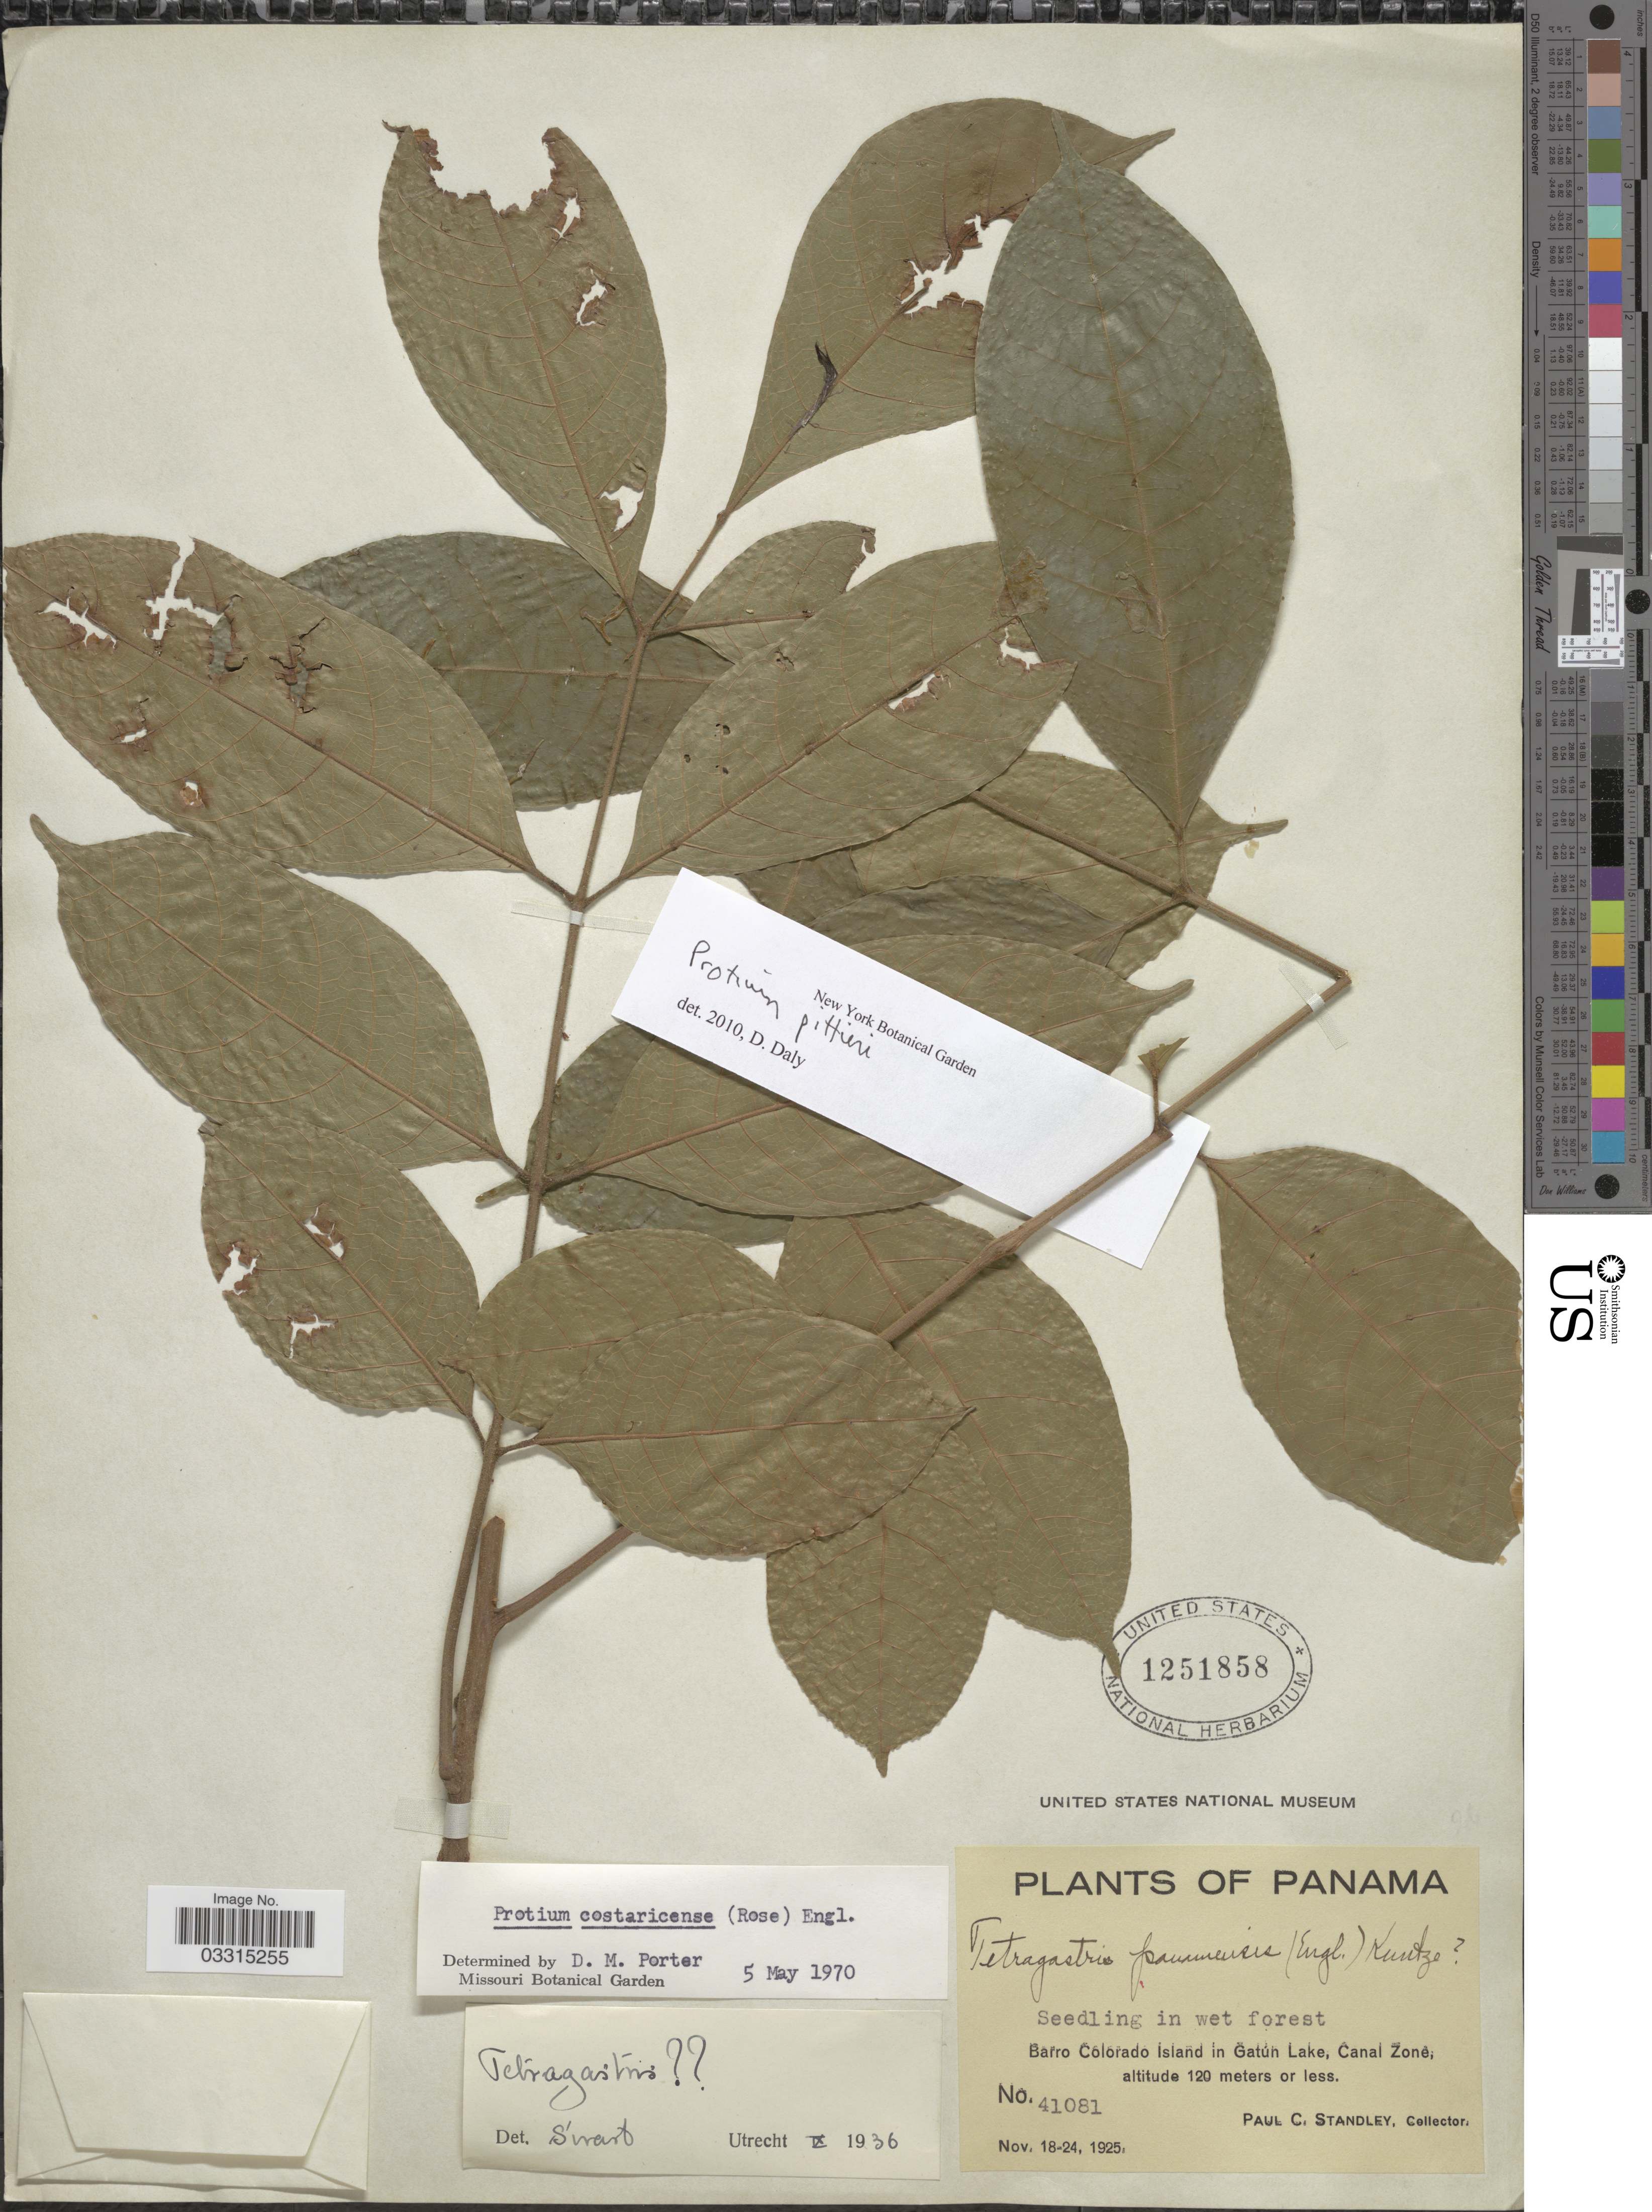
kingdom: Plantae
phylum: Tracheophyta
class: Magnoliopsida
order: Sapindales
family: Burseraceae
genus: Protium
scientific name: Protium unifoliolatum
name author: Engl.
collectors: P. C. Standley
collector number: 41081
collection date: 1925-11-18/1925-11-24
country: Panama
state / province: Panamá Oeste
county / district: Canal Zone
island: Barro Colorado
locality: Barro Colorado Island in Gatun Lake, Canal Zone.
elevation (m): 120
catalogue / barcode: US 1251858